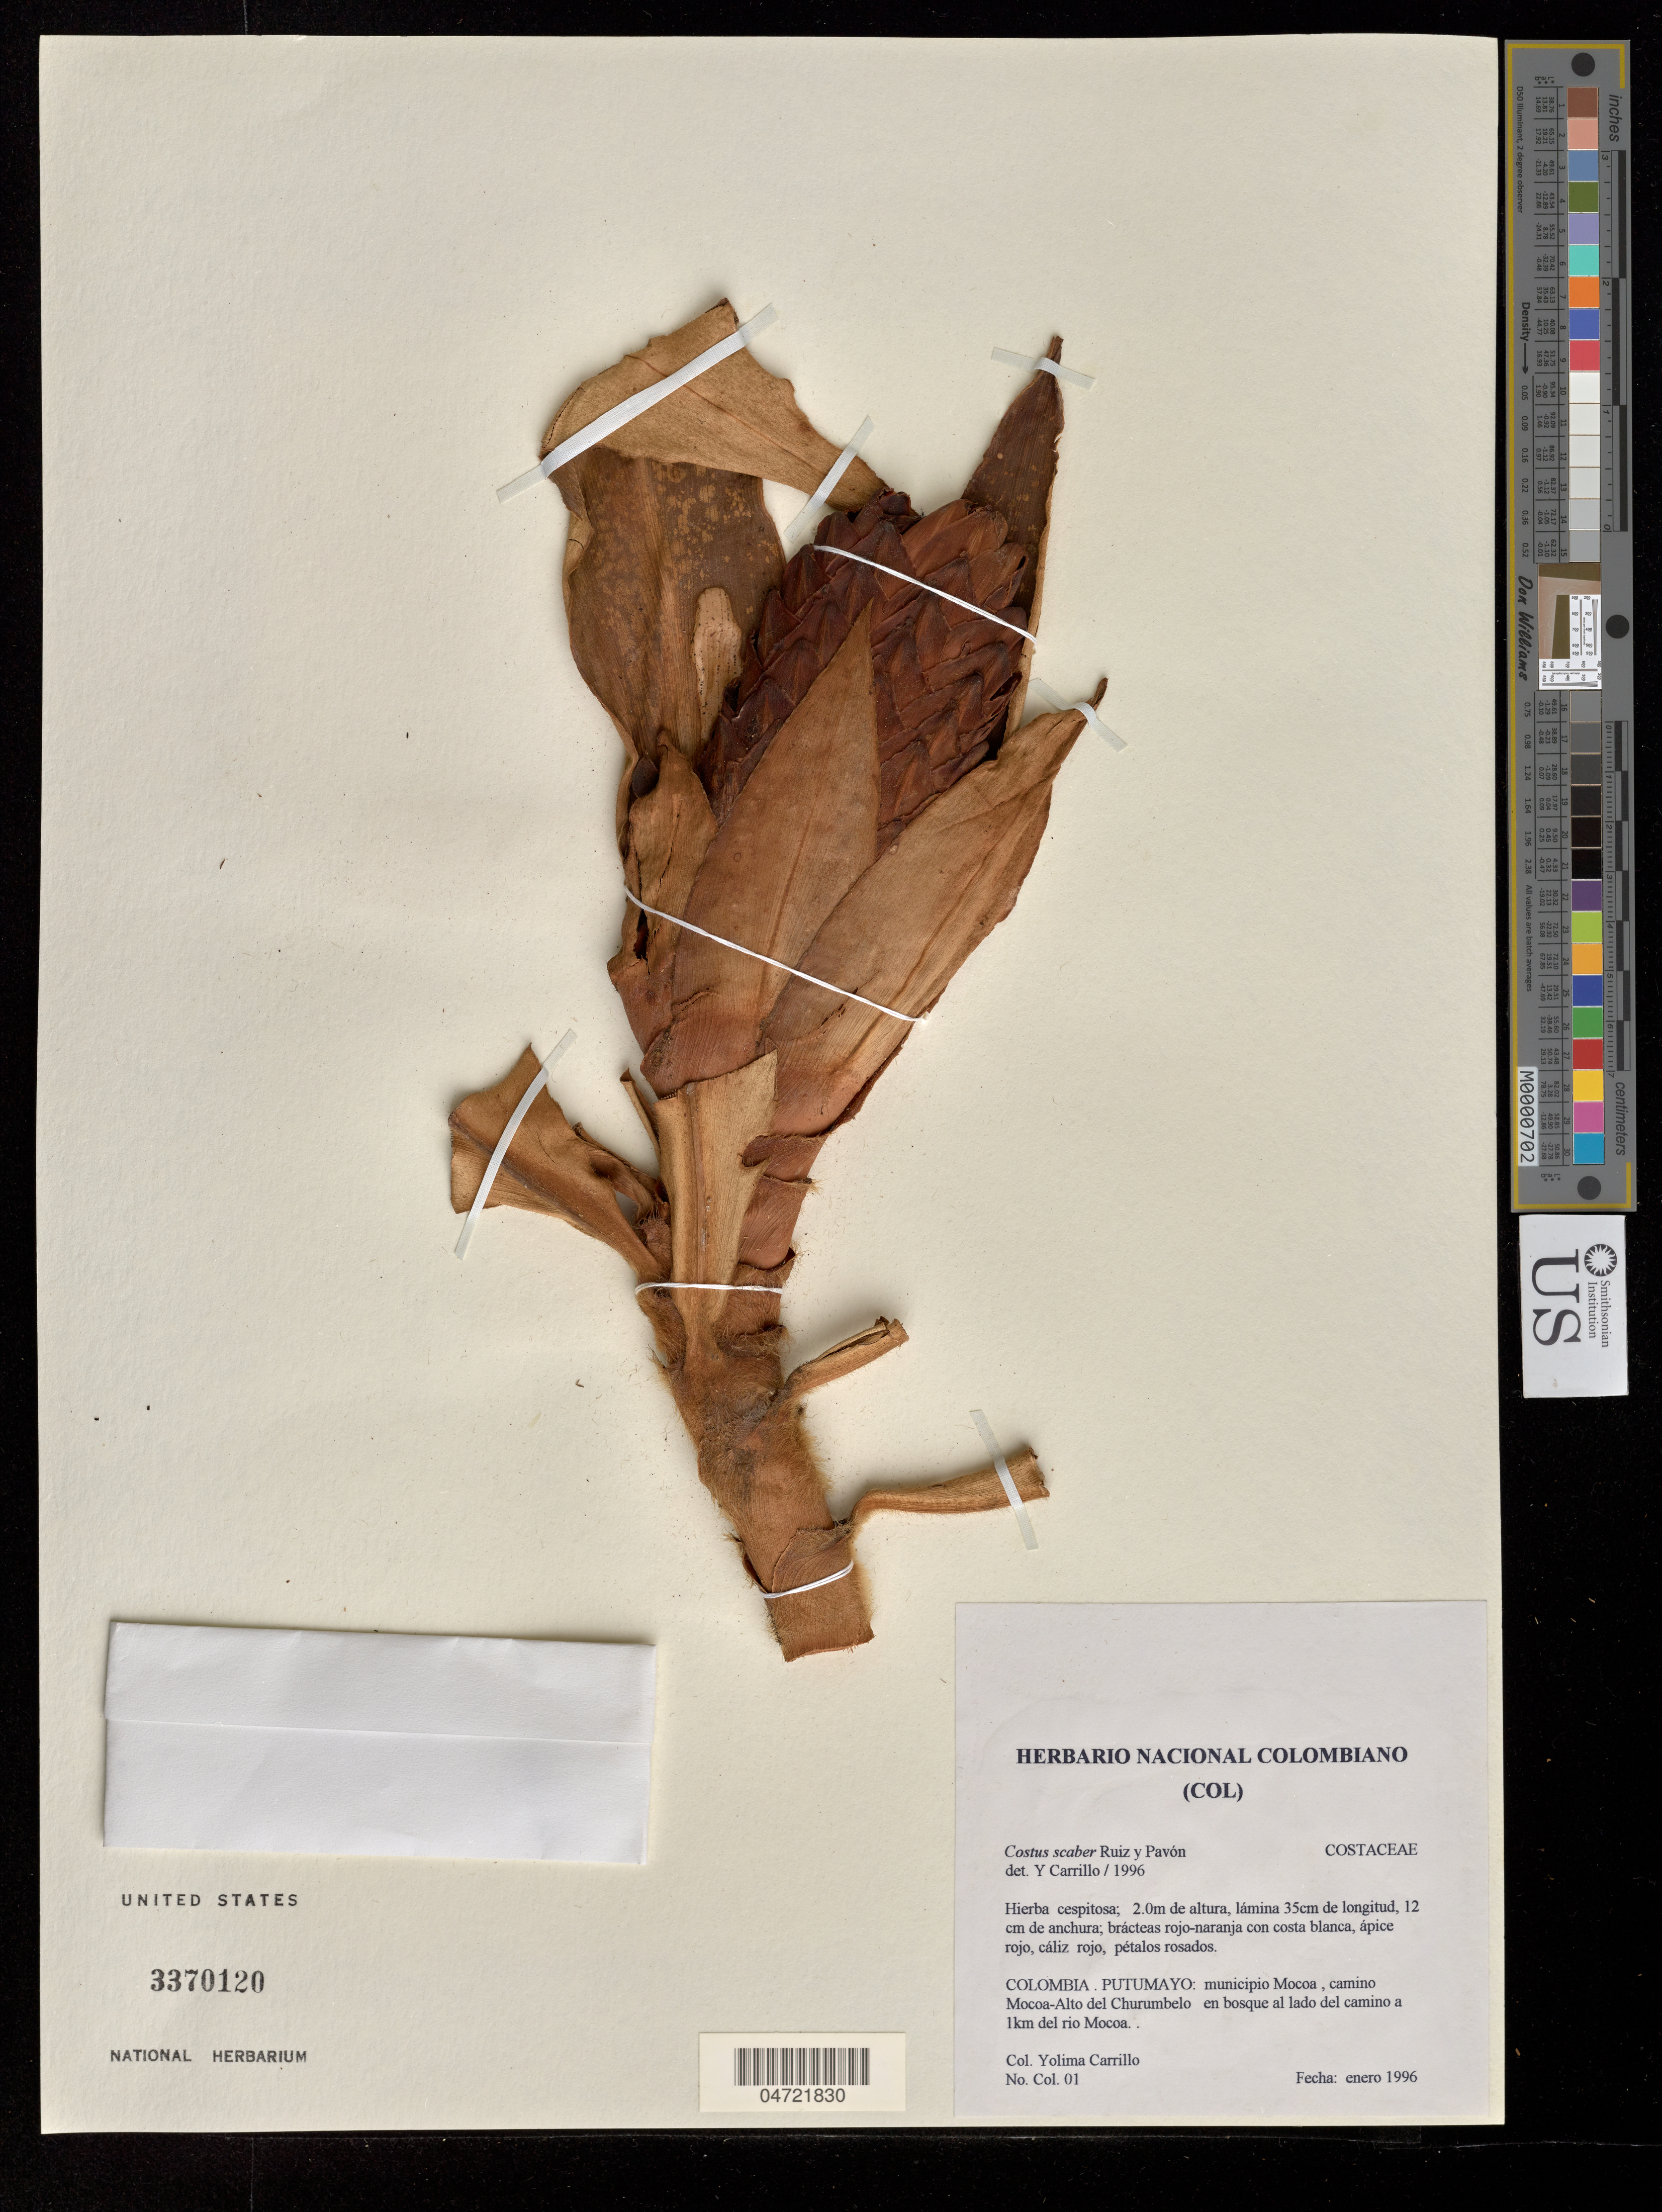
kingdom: Plantae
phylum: Tracheophyta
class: Liliopsida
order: Zingiberales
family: Costaceae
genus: Costus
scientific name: Costus scaber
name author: Ruiz & Pav.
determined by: Carrillo, Yolima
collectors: Y. Carrillo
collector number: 1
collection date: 1996-01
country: Colombia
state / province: Putumayo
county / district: Mocoa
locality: Camino Mocoa-Alto del Churumbelo; 1 km del rio Mocoa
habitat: En bosque al lado del camino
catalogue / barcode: US 3370120